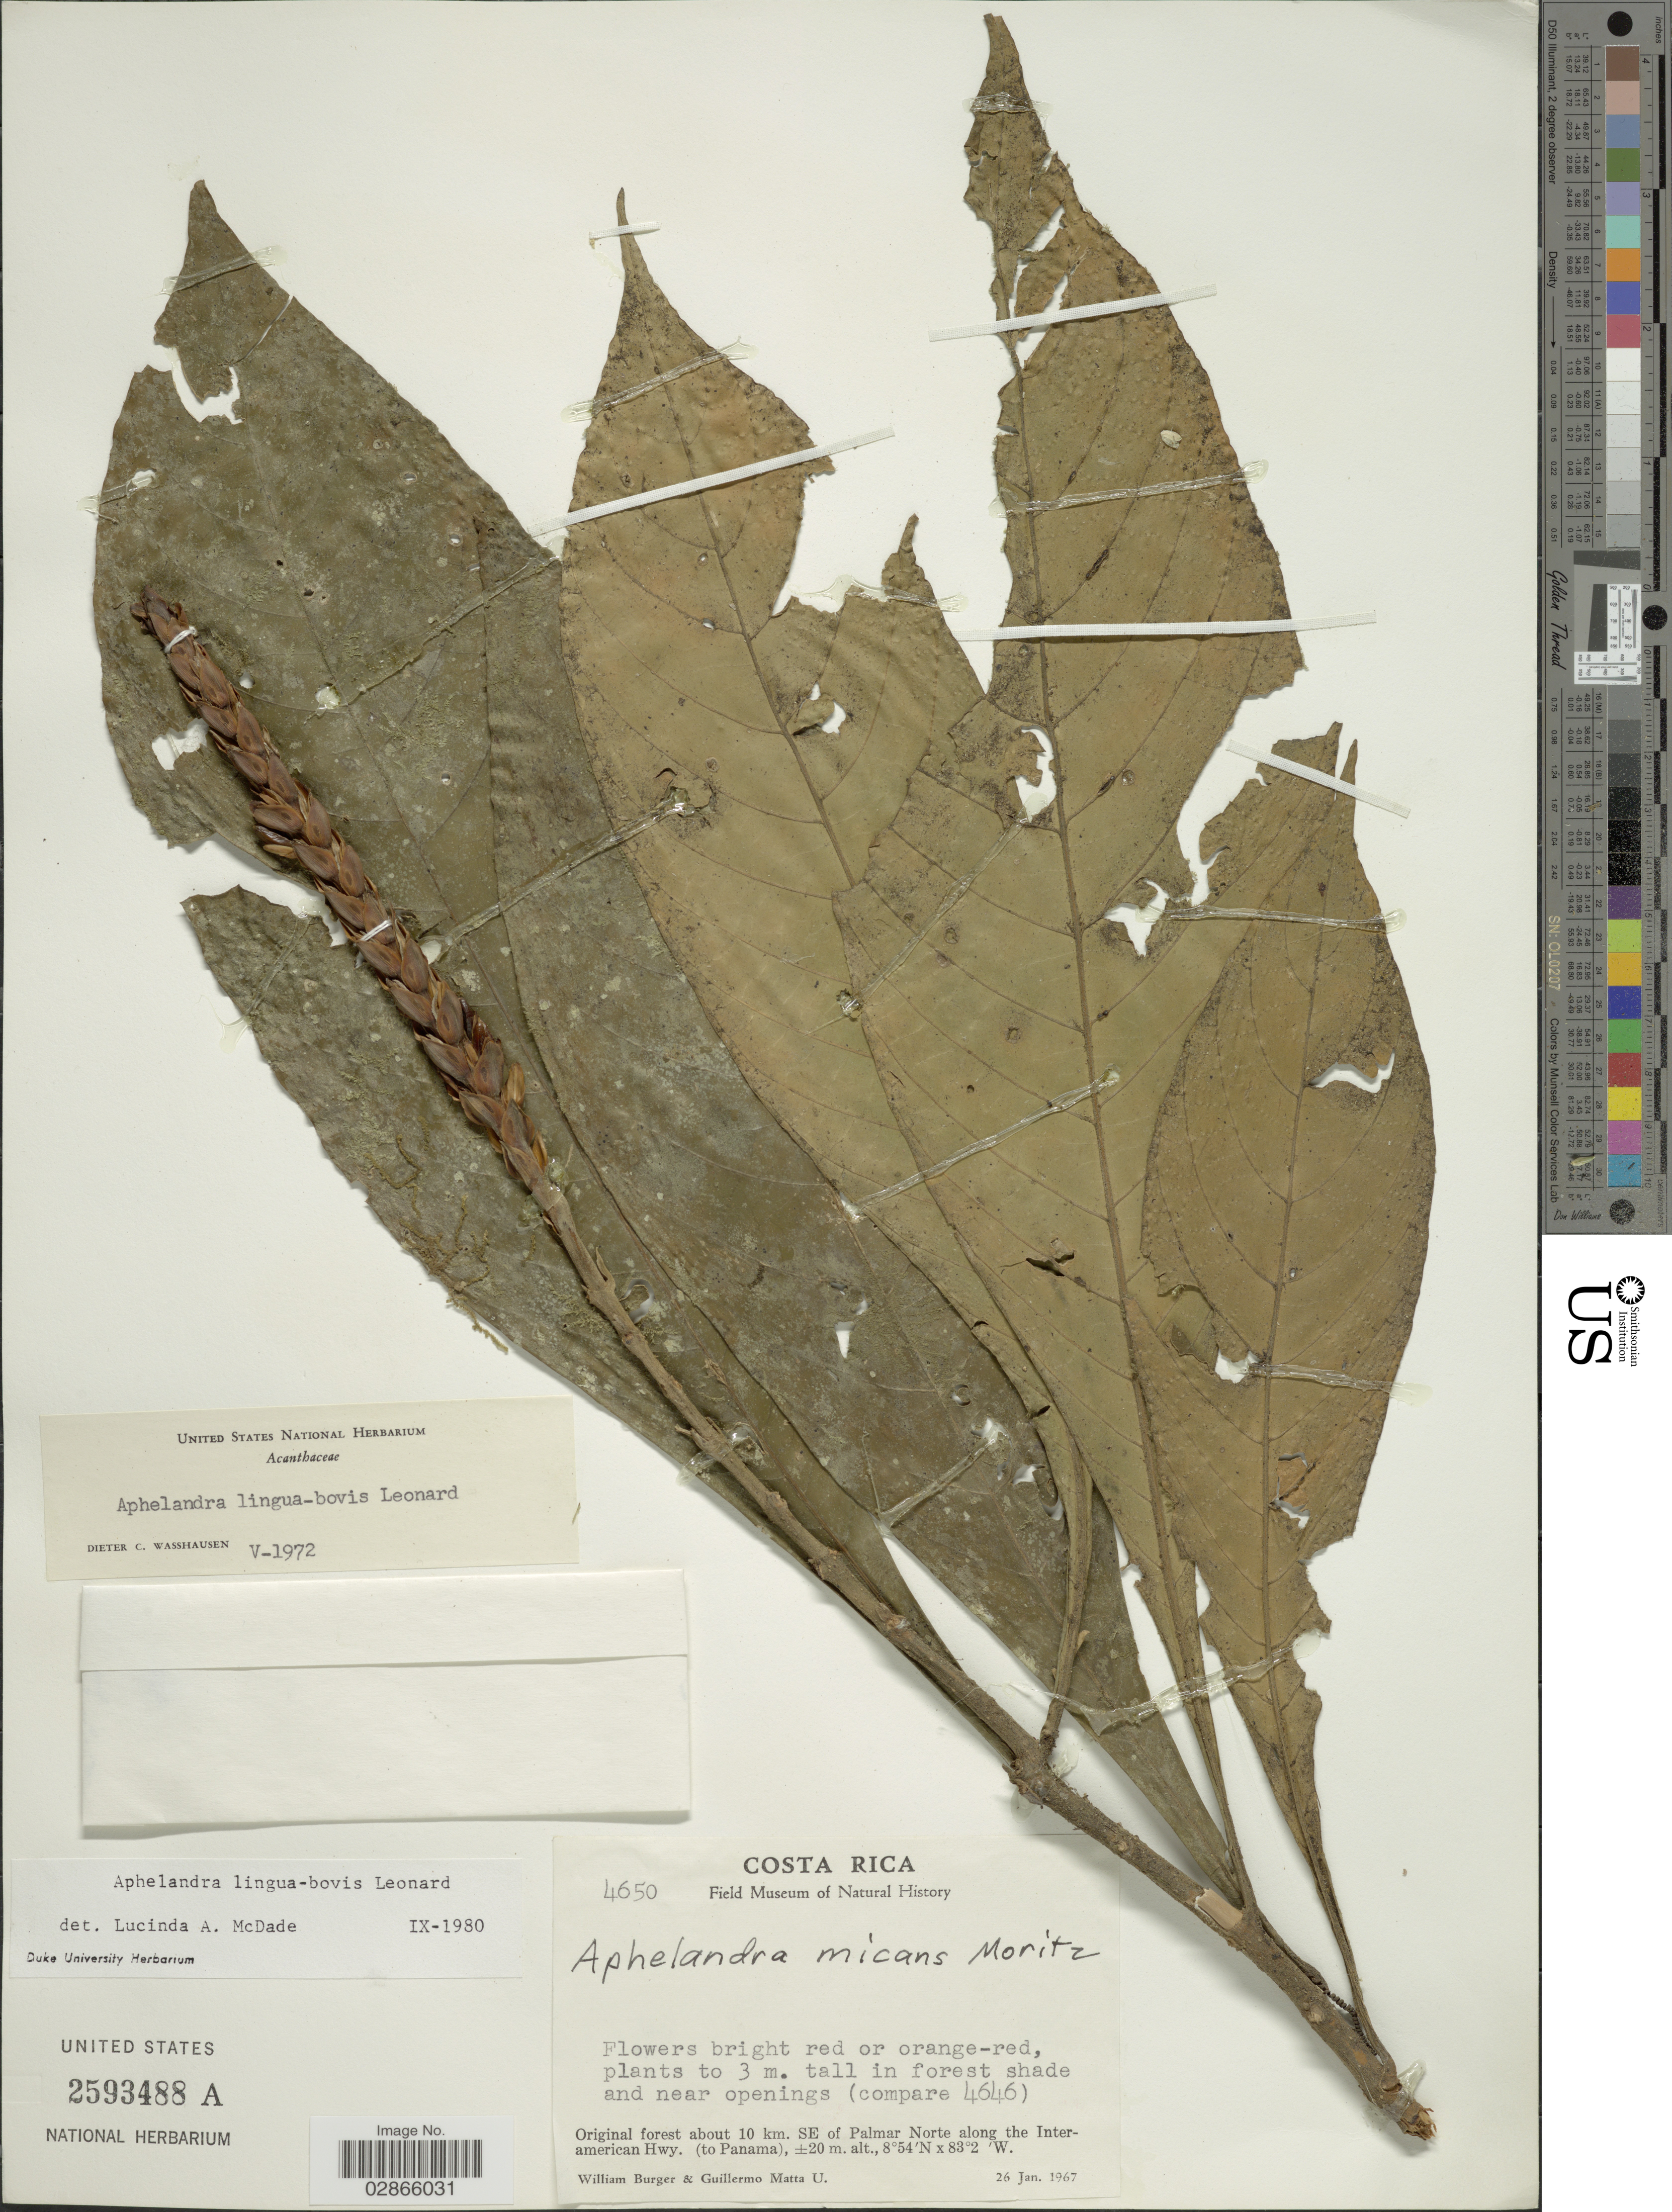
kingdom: Plantae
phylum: Tracheophyta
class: Magnoliopsida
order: Lamiales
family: Acanthaceae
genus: Aphelandra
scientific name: Aphelandra lingua-bovis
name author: Leonard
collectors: W. Burger & G. Matta U.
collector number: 4650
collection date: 1967-01-26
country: Costa Rica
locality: Original forest about 10 km. SE of Palmar Norte along the Interamerican Hwy. (to Panama).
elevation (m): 20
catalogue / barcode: US 2593488A